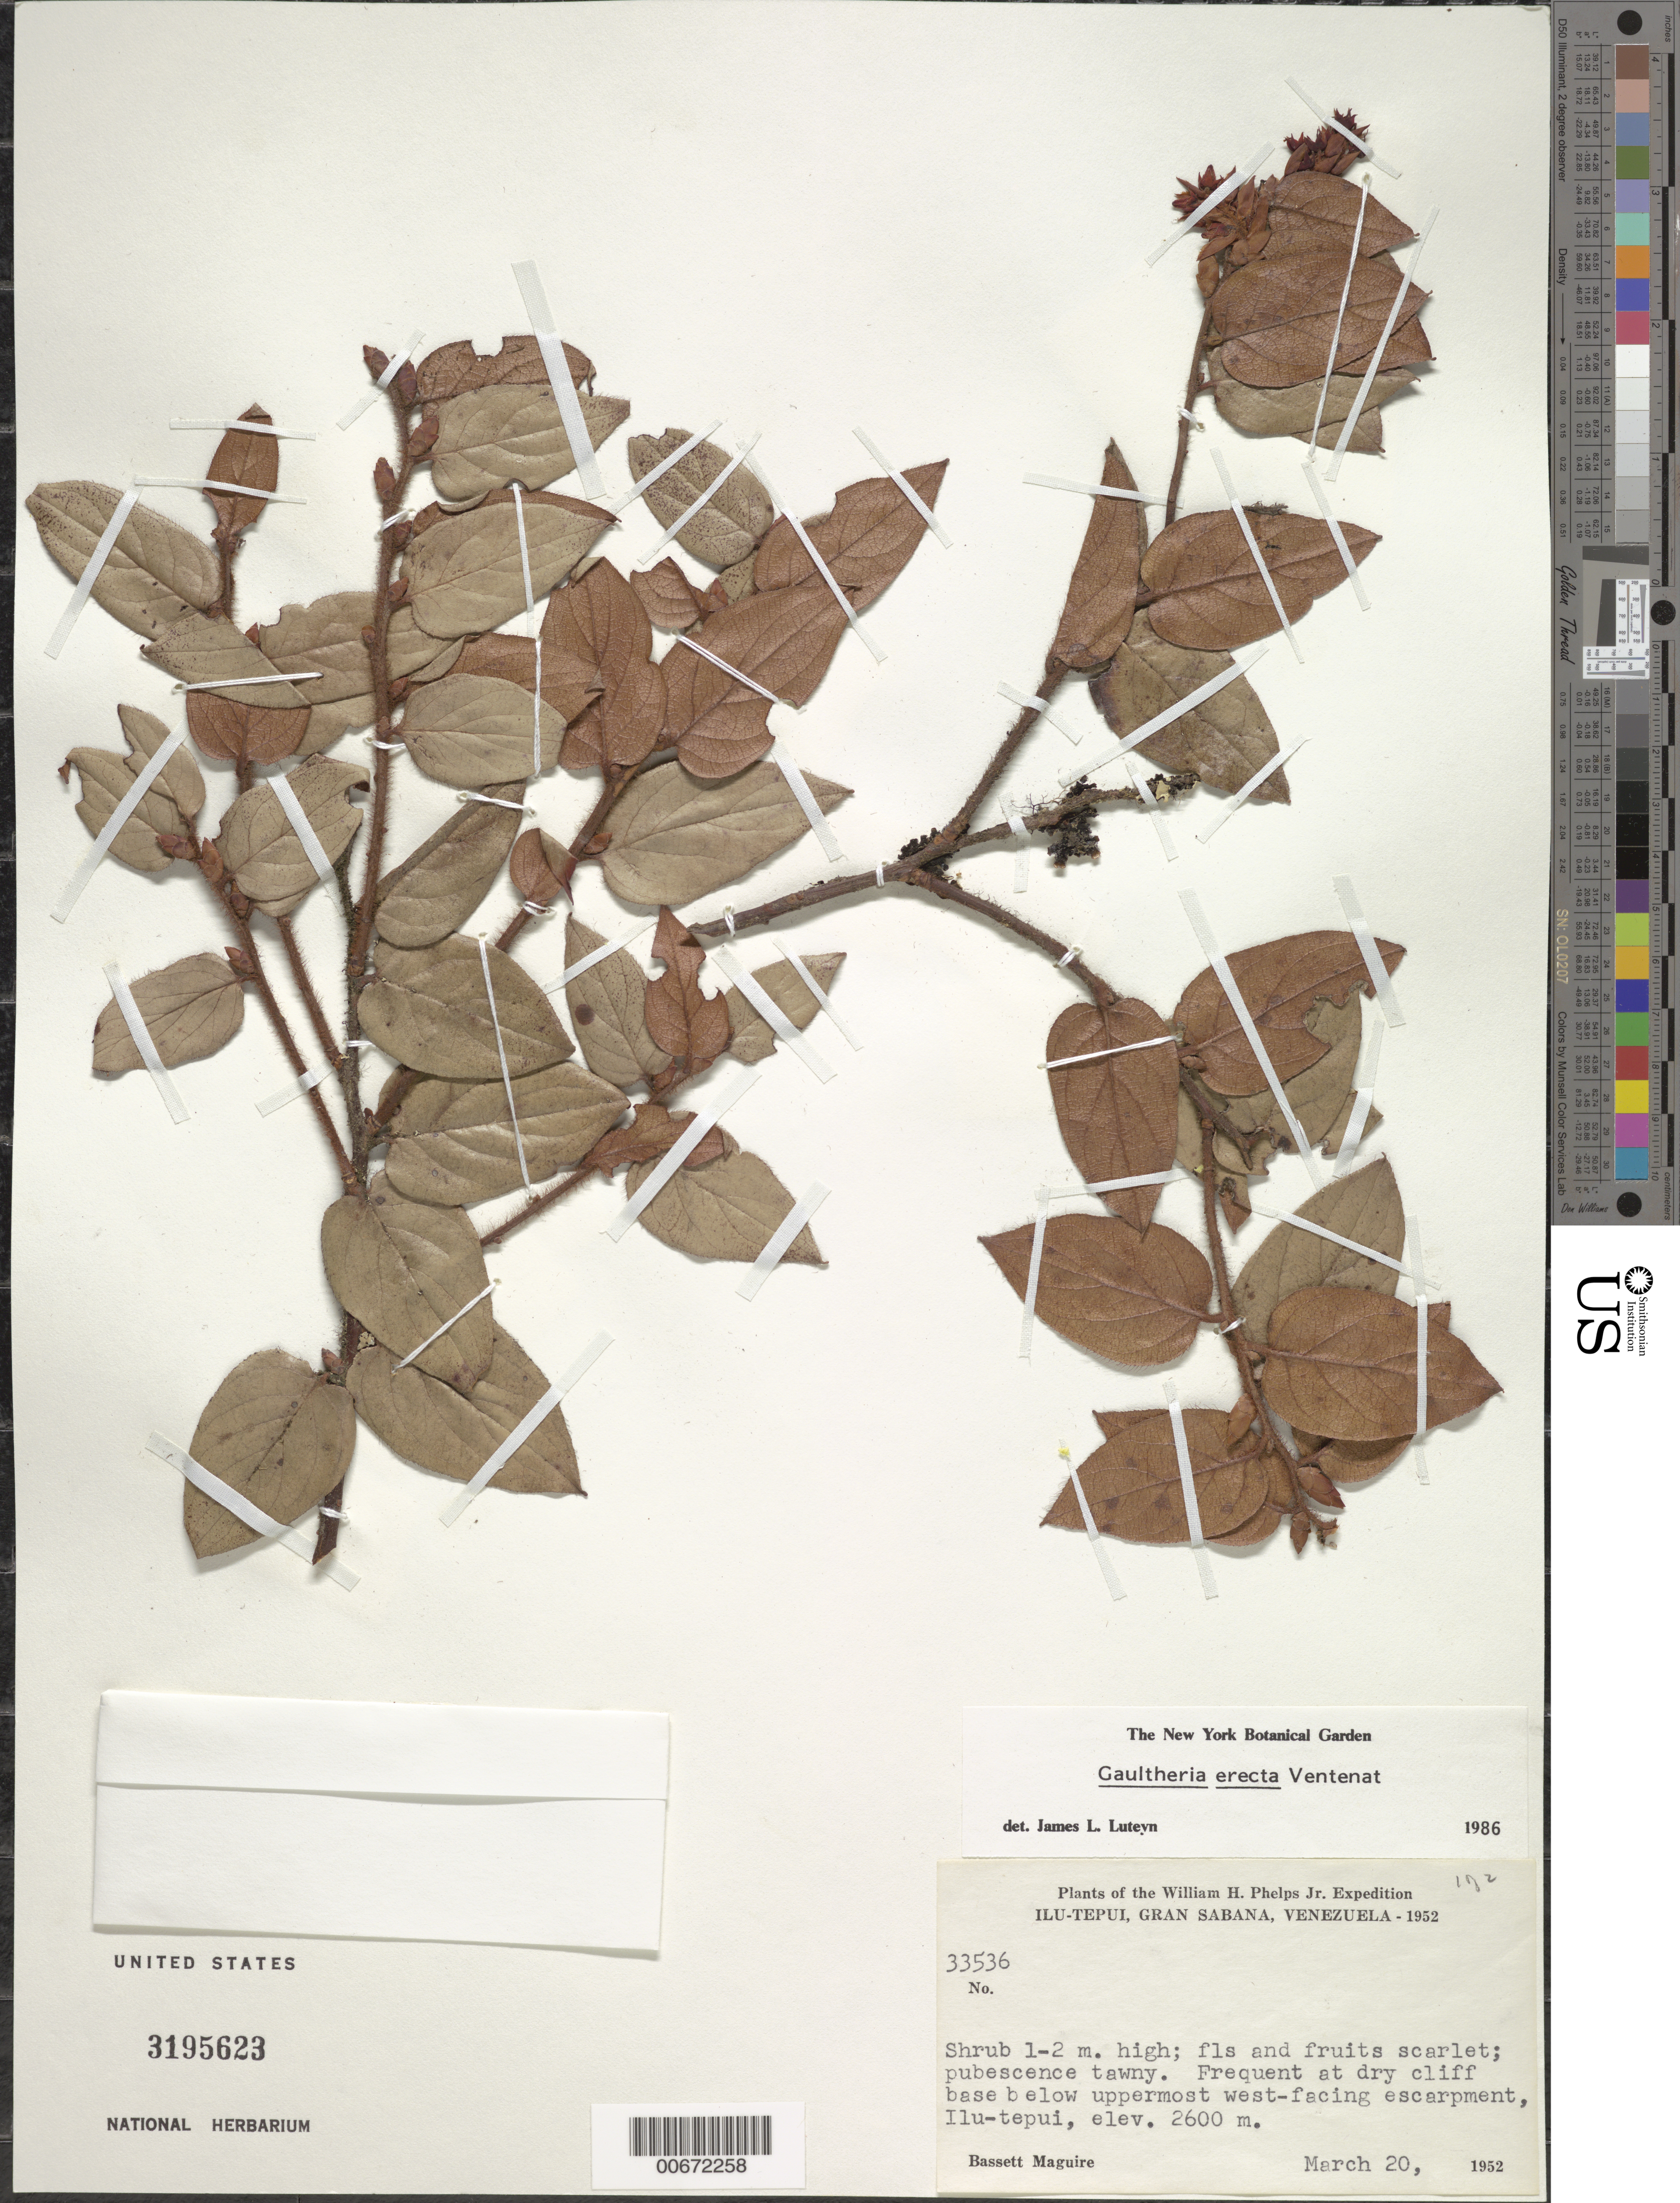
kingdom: Plantae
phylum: Tracheophyta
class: Magnoliopsida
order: Ericales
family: Ericaceae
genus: Gaultheria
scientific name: Gaultheria erecta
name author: Vent.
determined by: Luteyn, J. L.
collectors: B. Maguire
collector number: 33536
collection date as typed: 20-Mar-52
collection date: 1952-03-20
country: Venezuela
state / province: Bolívar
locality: Gran Sabana, Ilu-tepuí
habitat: Dry cliff base below west-facing escarpment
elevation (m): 2600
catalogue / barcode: US 3195623